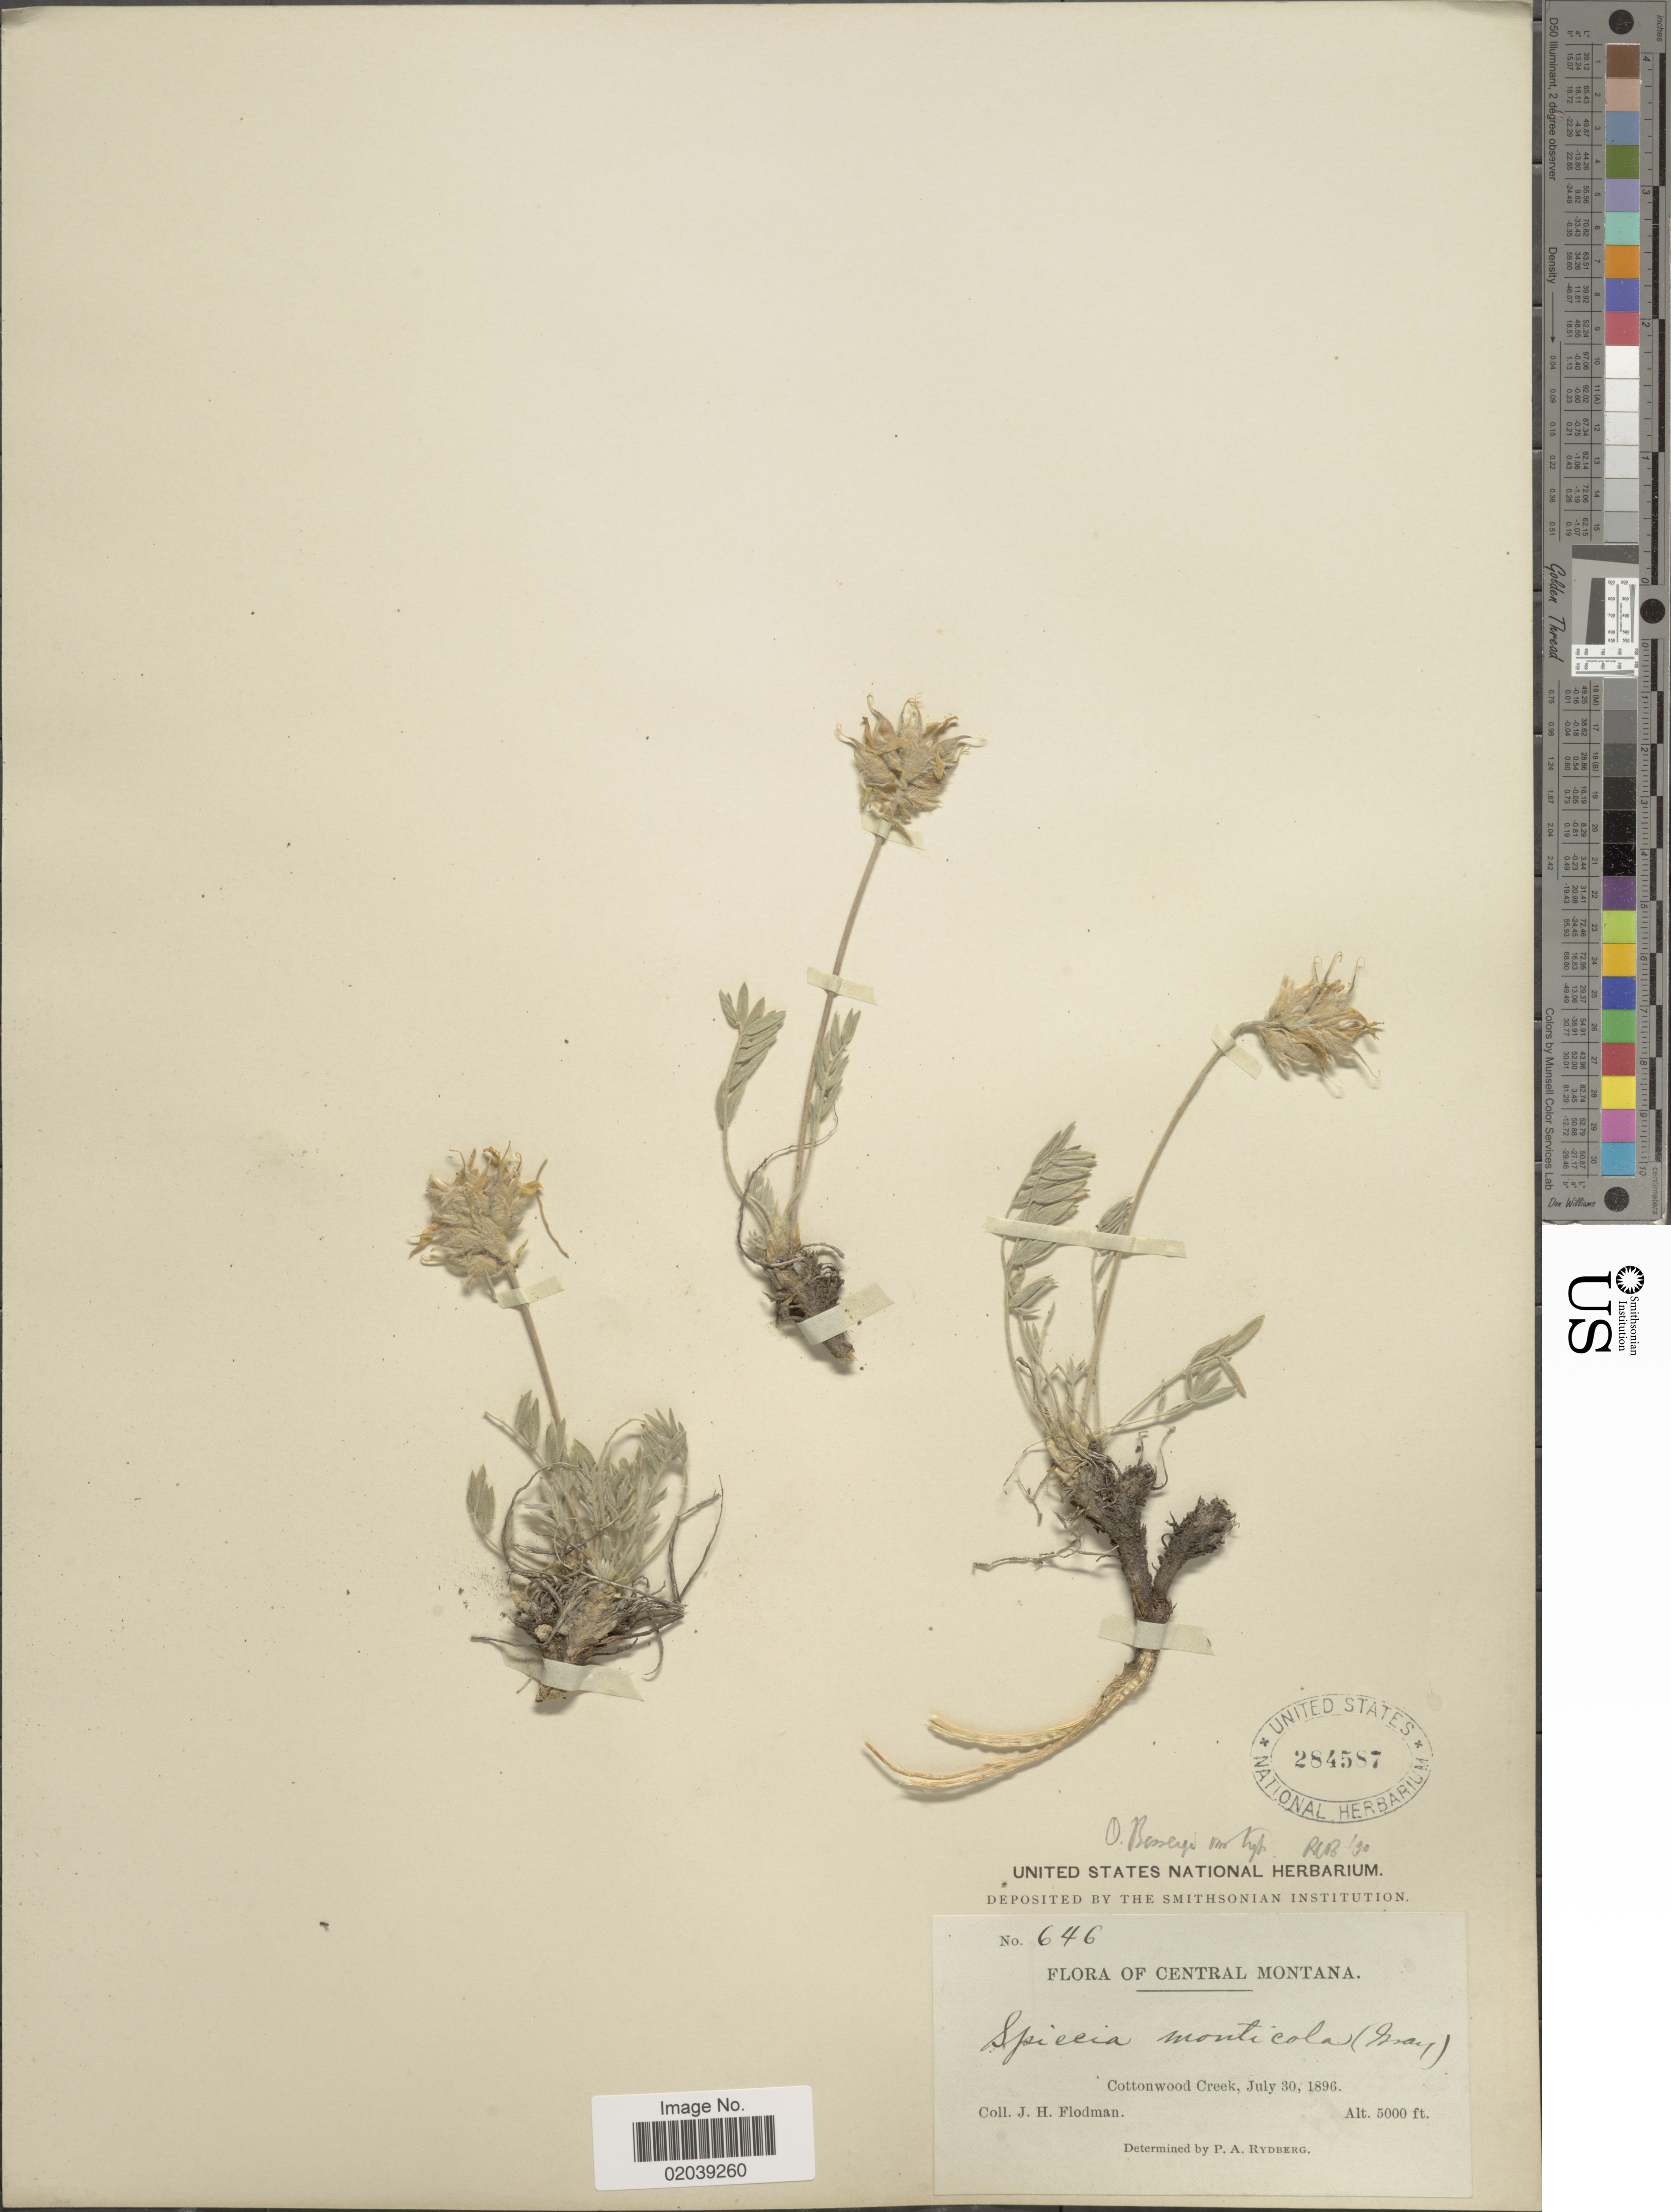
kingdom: Plantae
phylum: Tracheophyta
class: Magnoliopsida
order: Fabales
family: Fabaceae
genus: Oxytropis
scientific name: Oxytropis besseyi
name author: (Rydb.) Blank.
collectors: J. Flodman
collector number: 646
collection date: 1896-07-30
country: United States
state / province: Montana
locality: Central Montana. Cottonwood Creek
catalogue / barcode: US 284587